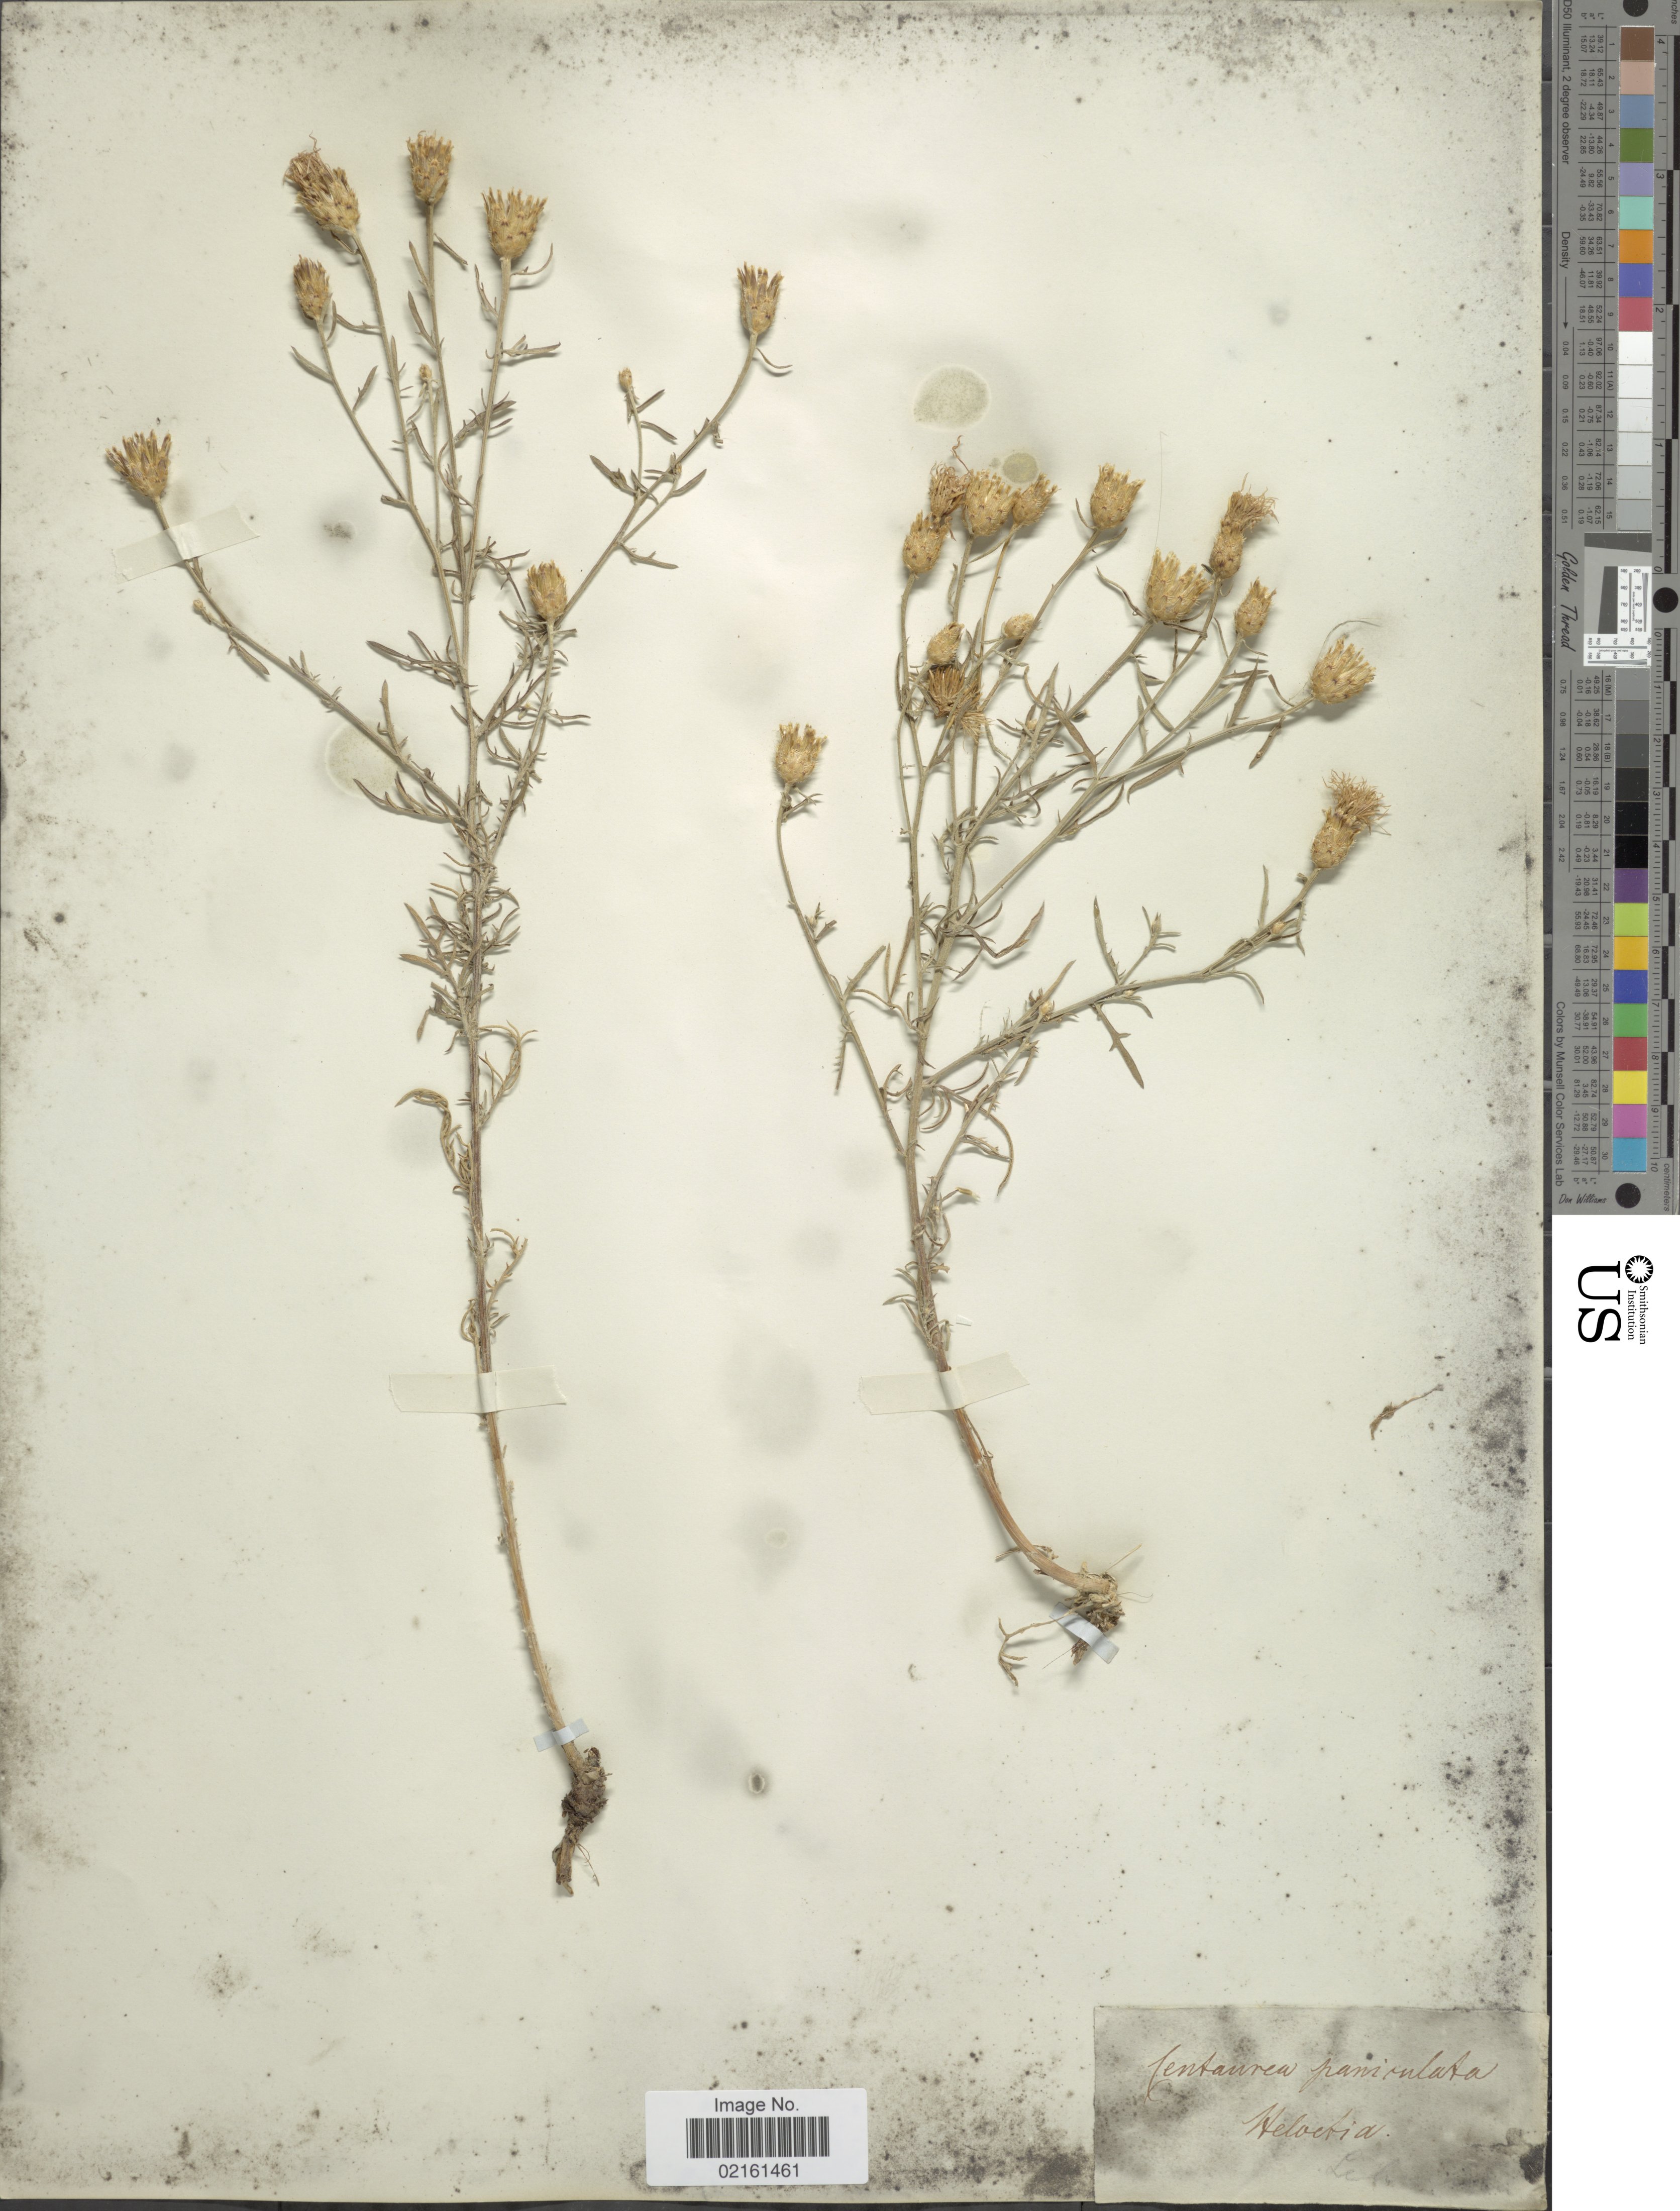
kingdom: Plantae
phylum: Tracheophyta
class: Magnoliopsida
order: Asterales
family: Asteraceae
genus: Centaurea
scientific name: Centaurea paniculata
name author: L.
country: Switzerland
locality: Helvetia